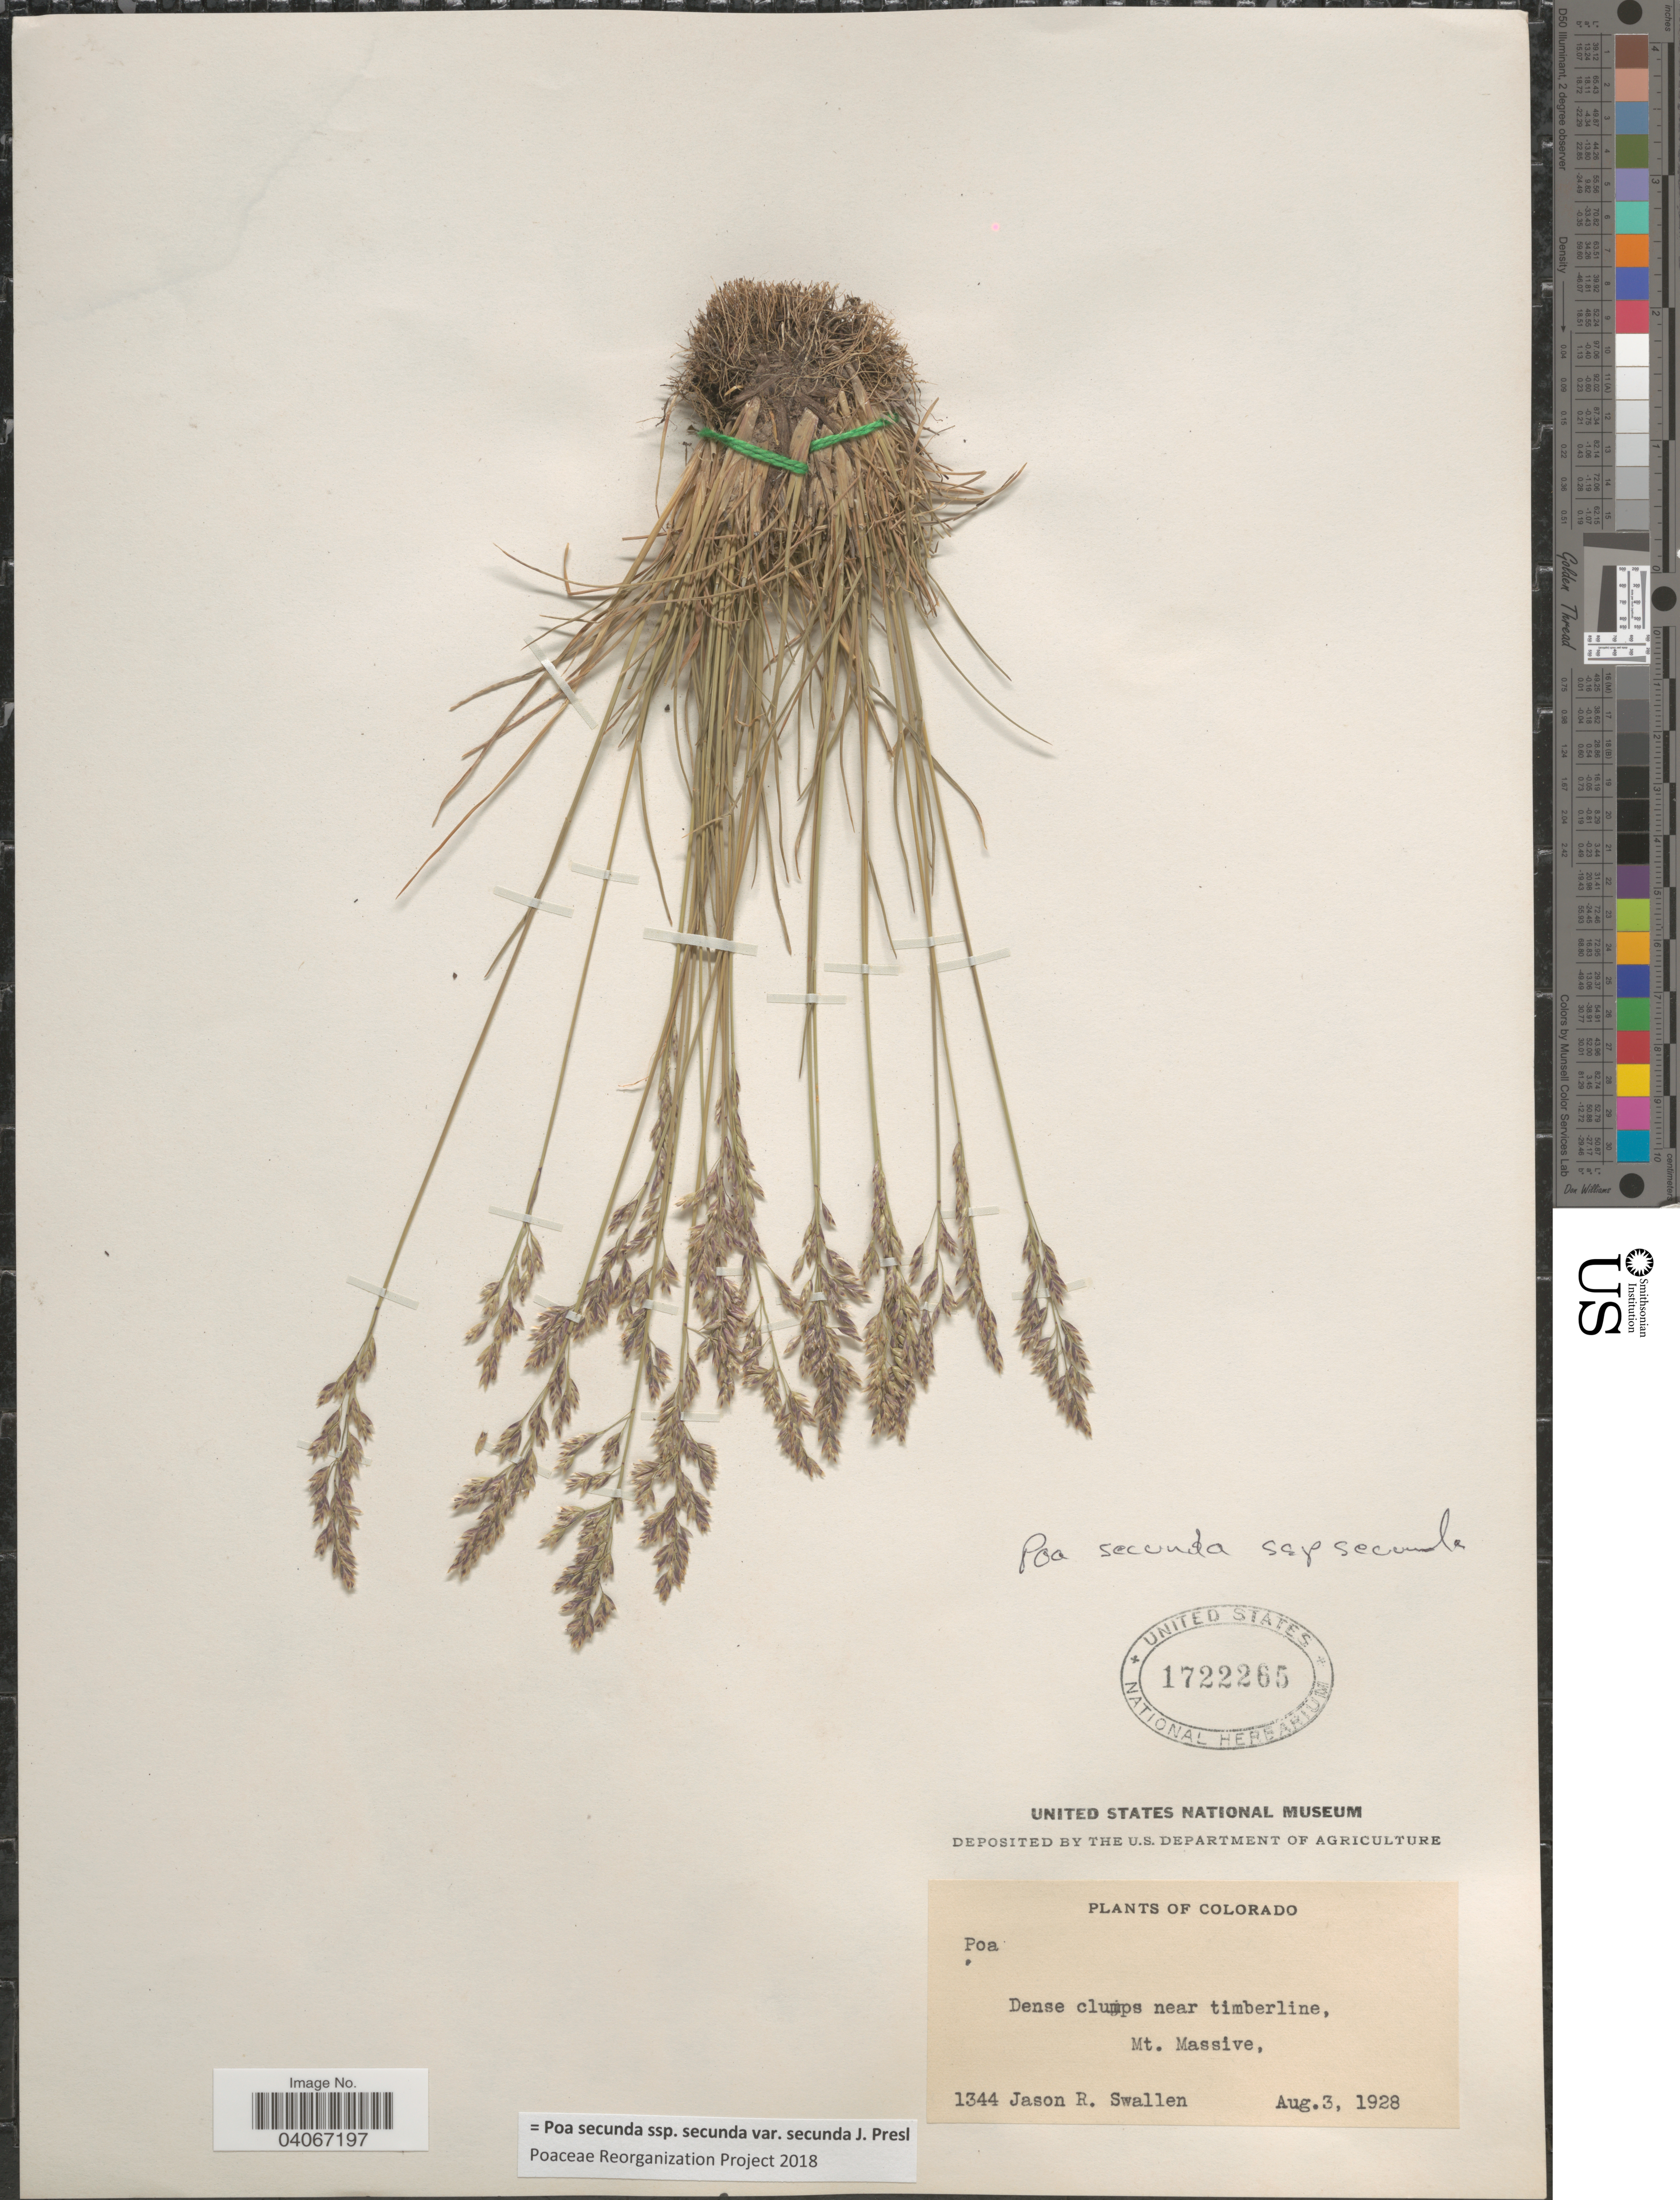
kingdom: Plantae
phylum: Tracheophyta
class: Liliopsida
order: Poales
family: Poaceae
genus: Poa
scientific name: Poa secunda subsp. secunda var. secunda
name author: J. Presl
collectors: J. R. Swallen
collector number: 1344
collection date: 1928-08-03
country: United States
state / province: Colorado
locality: Dense clumps near timberline, Mt. Massive.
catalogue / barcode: US 1722265